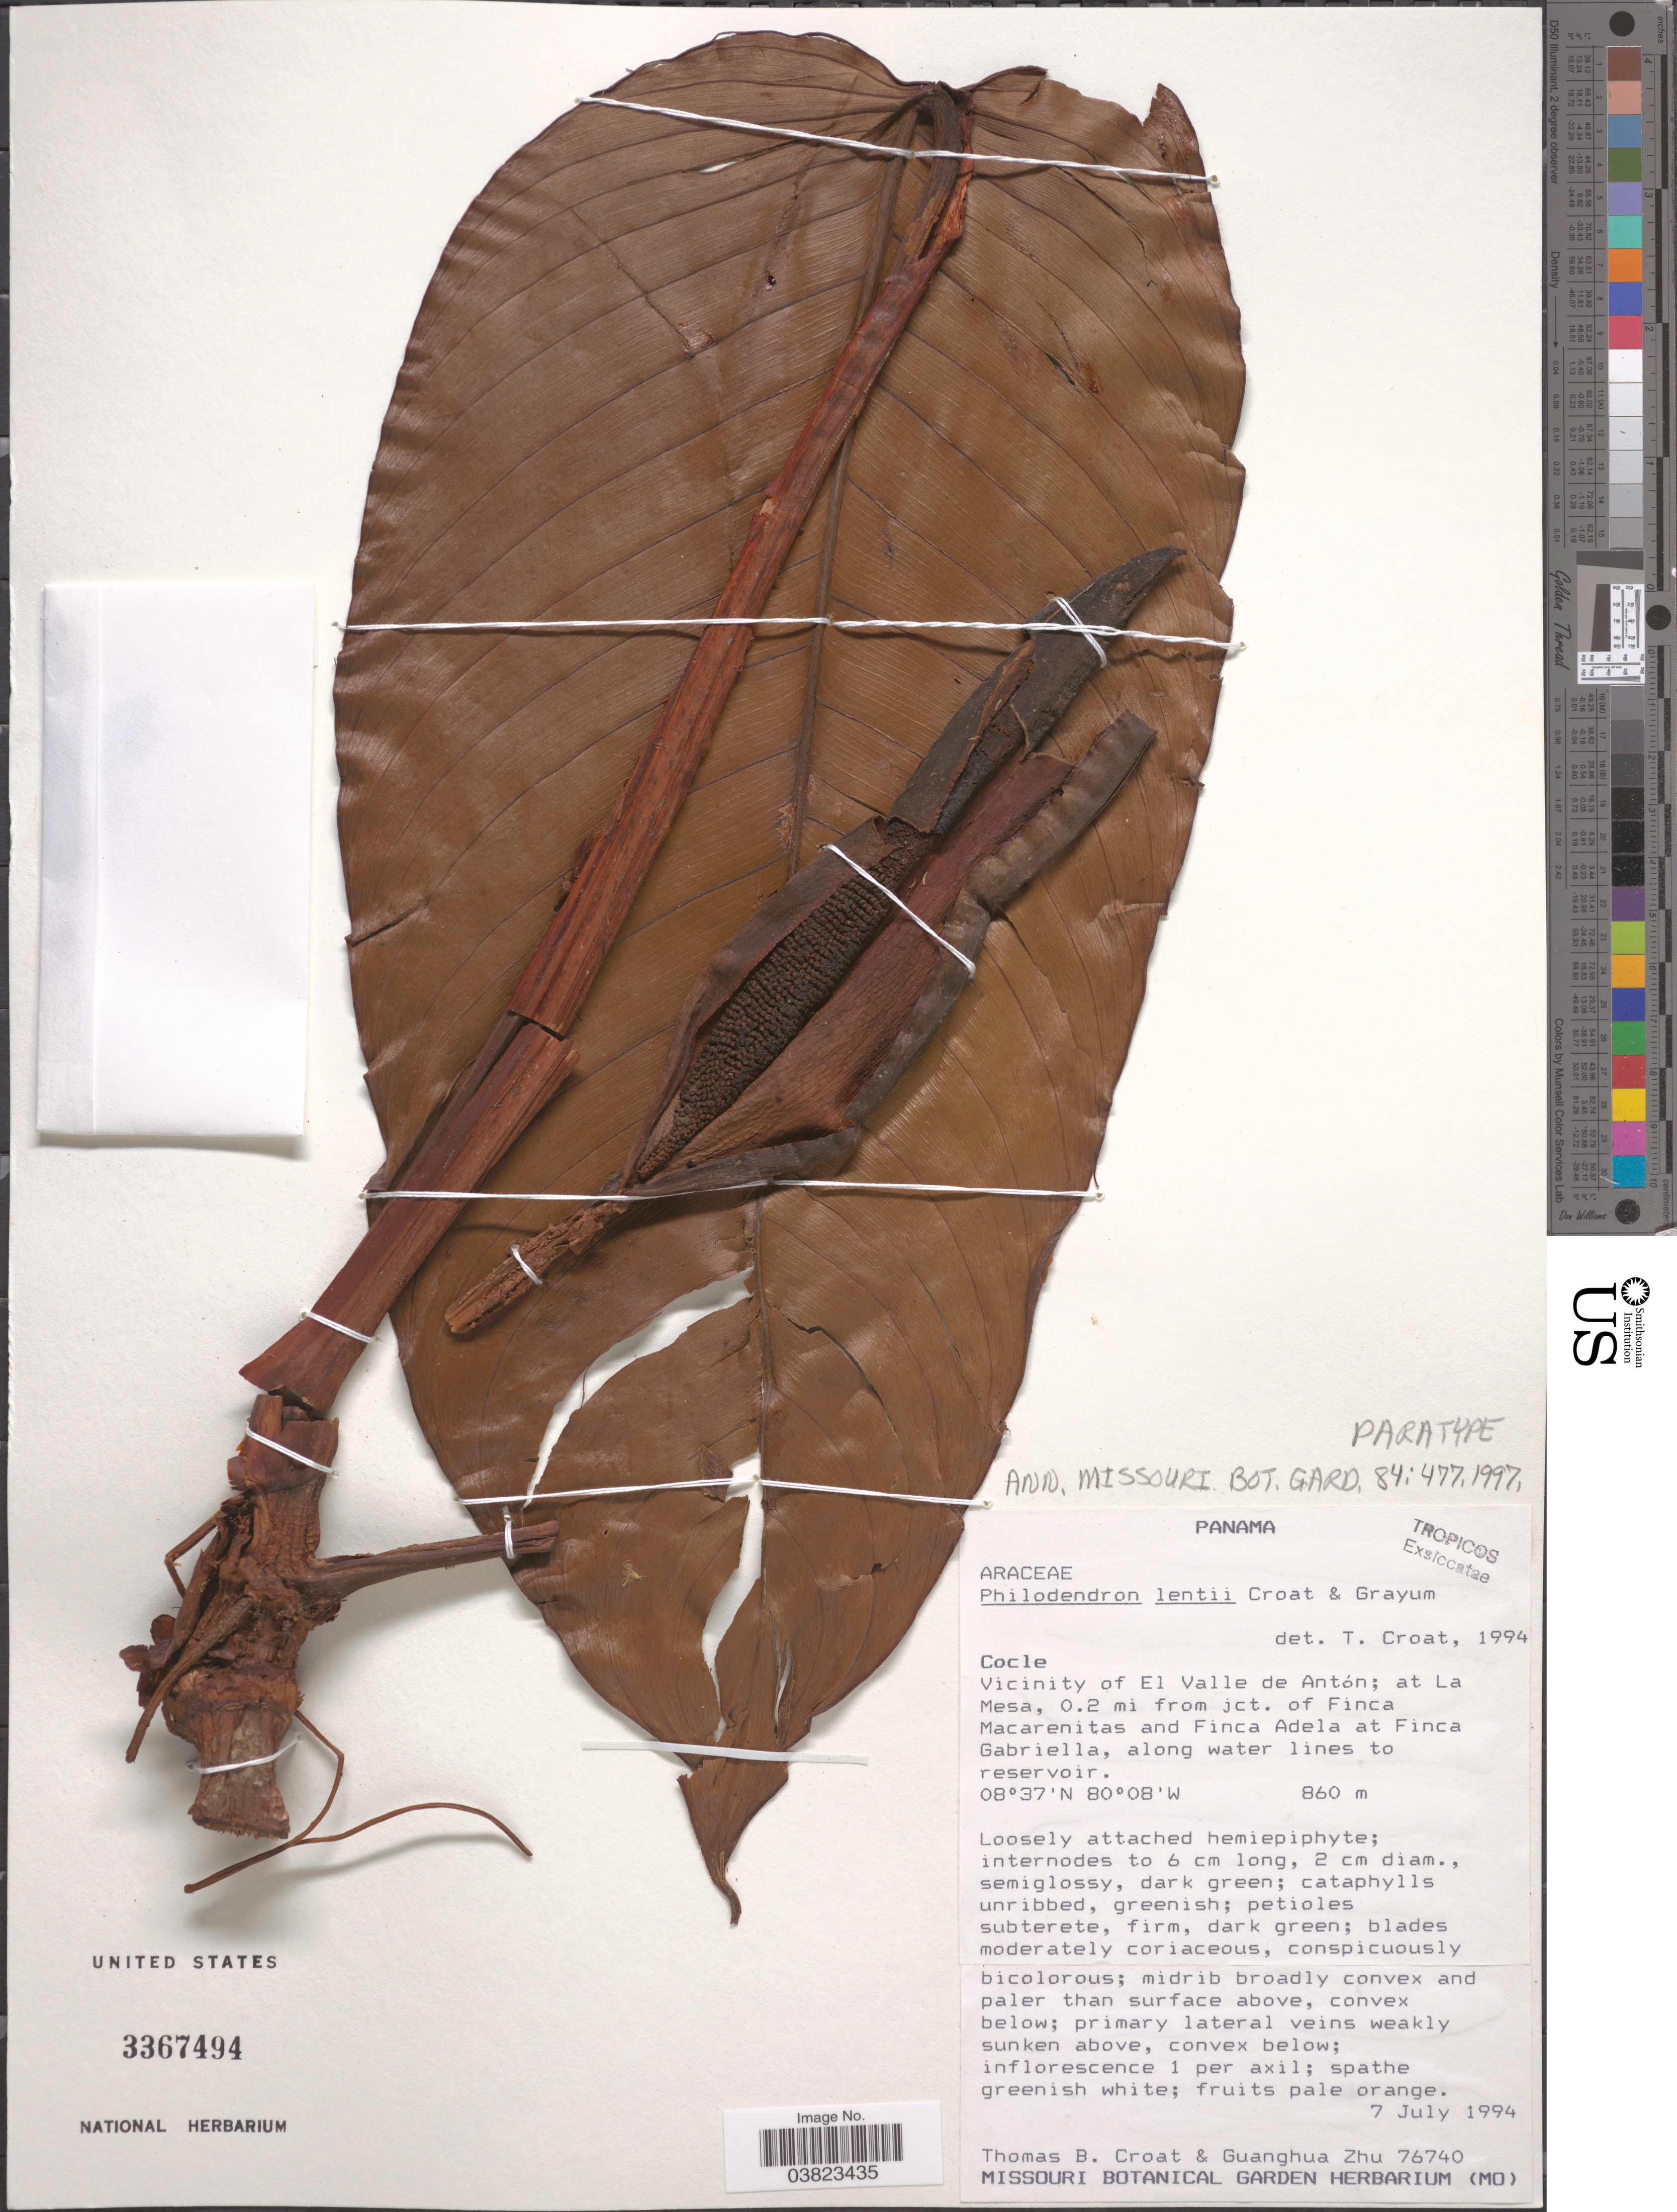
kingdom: Plantae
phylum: Tracheophyta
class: Liliopsida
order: Alismatales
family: Araceae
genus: Philodendron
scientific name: Philodendron lentii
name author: Croat & Grayum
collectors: T. B. Croat & Zhu Guanghua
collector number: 76740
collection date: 1994-07-07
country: Panama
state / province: Cocle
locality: Vicinity of El Valle de Antón; at La Mesa, 0.2 mi from jct. of Finca Macarenitas and Finca Adela at Finca Gabriella, along water lines to reservoir.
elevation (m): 860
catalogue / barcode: US 3367494